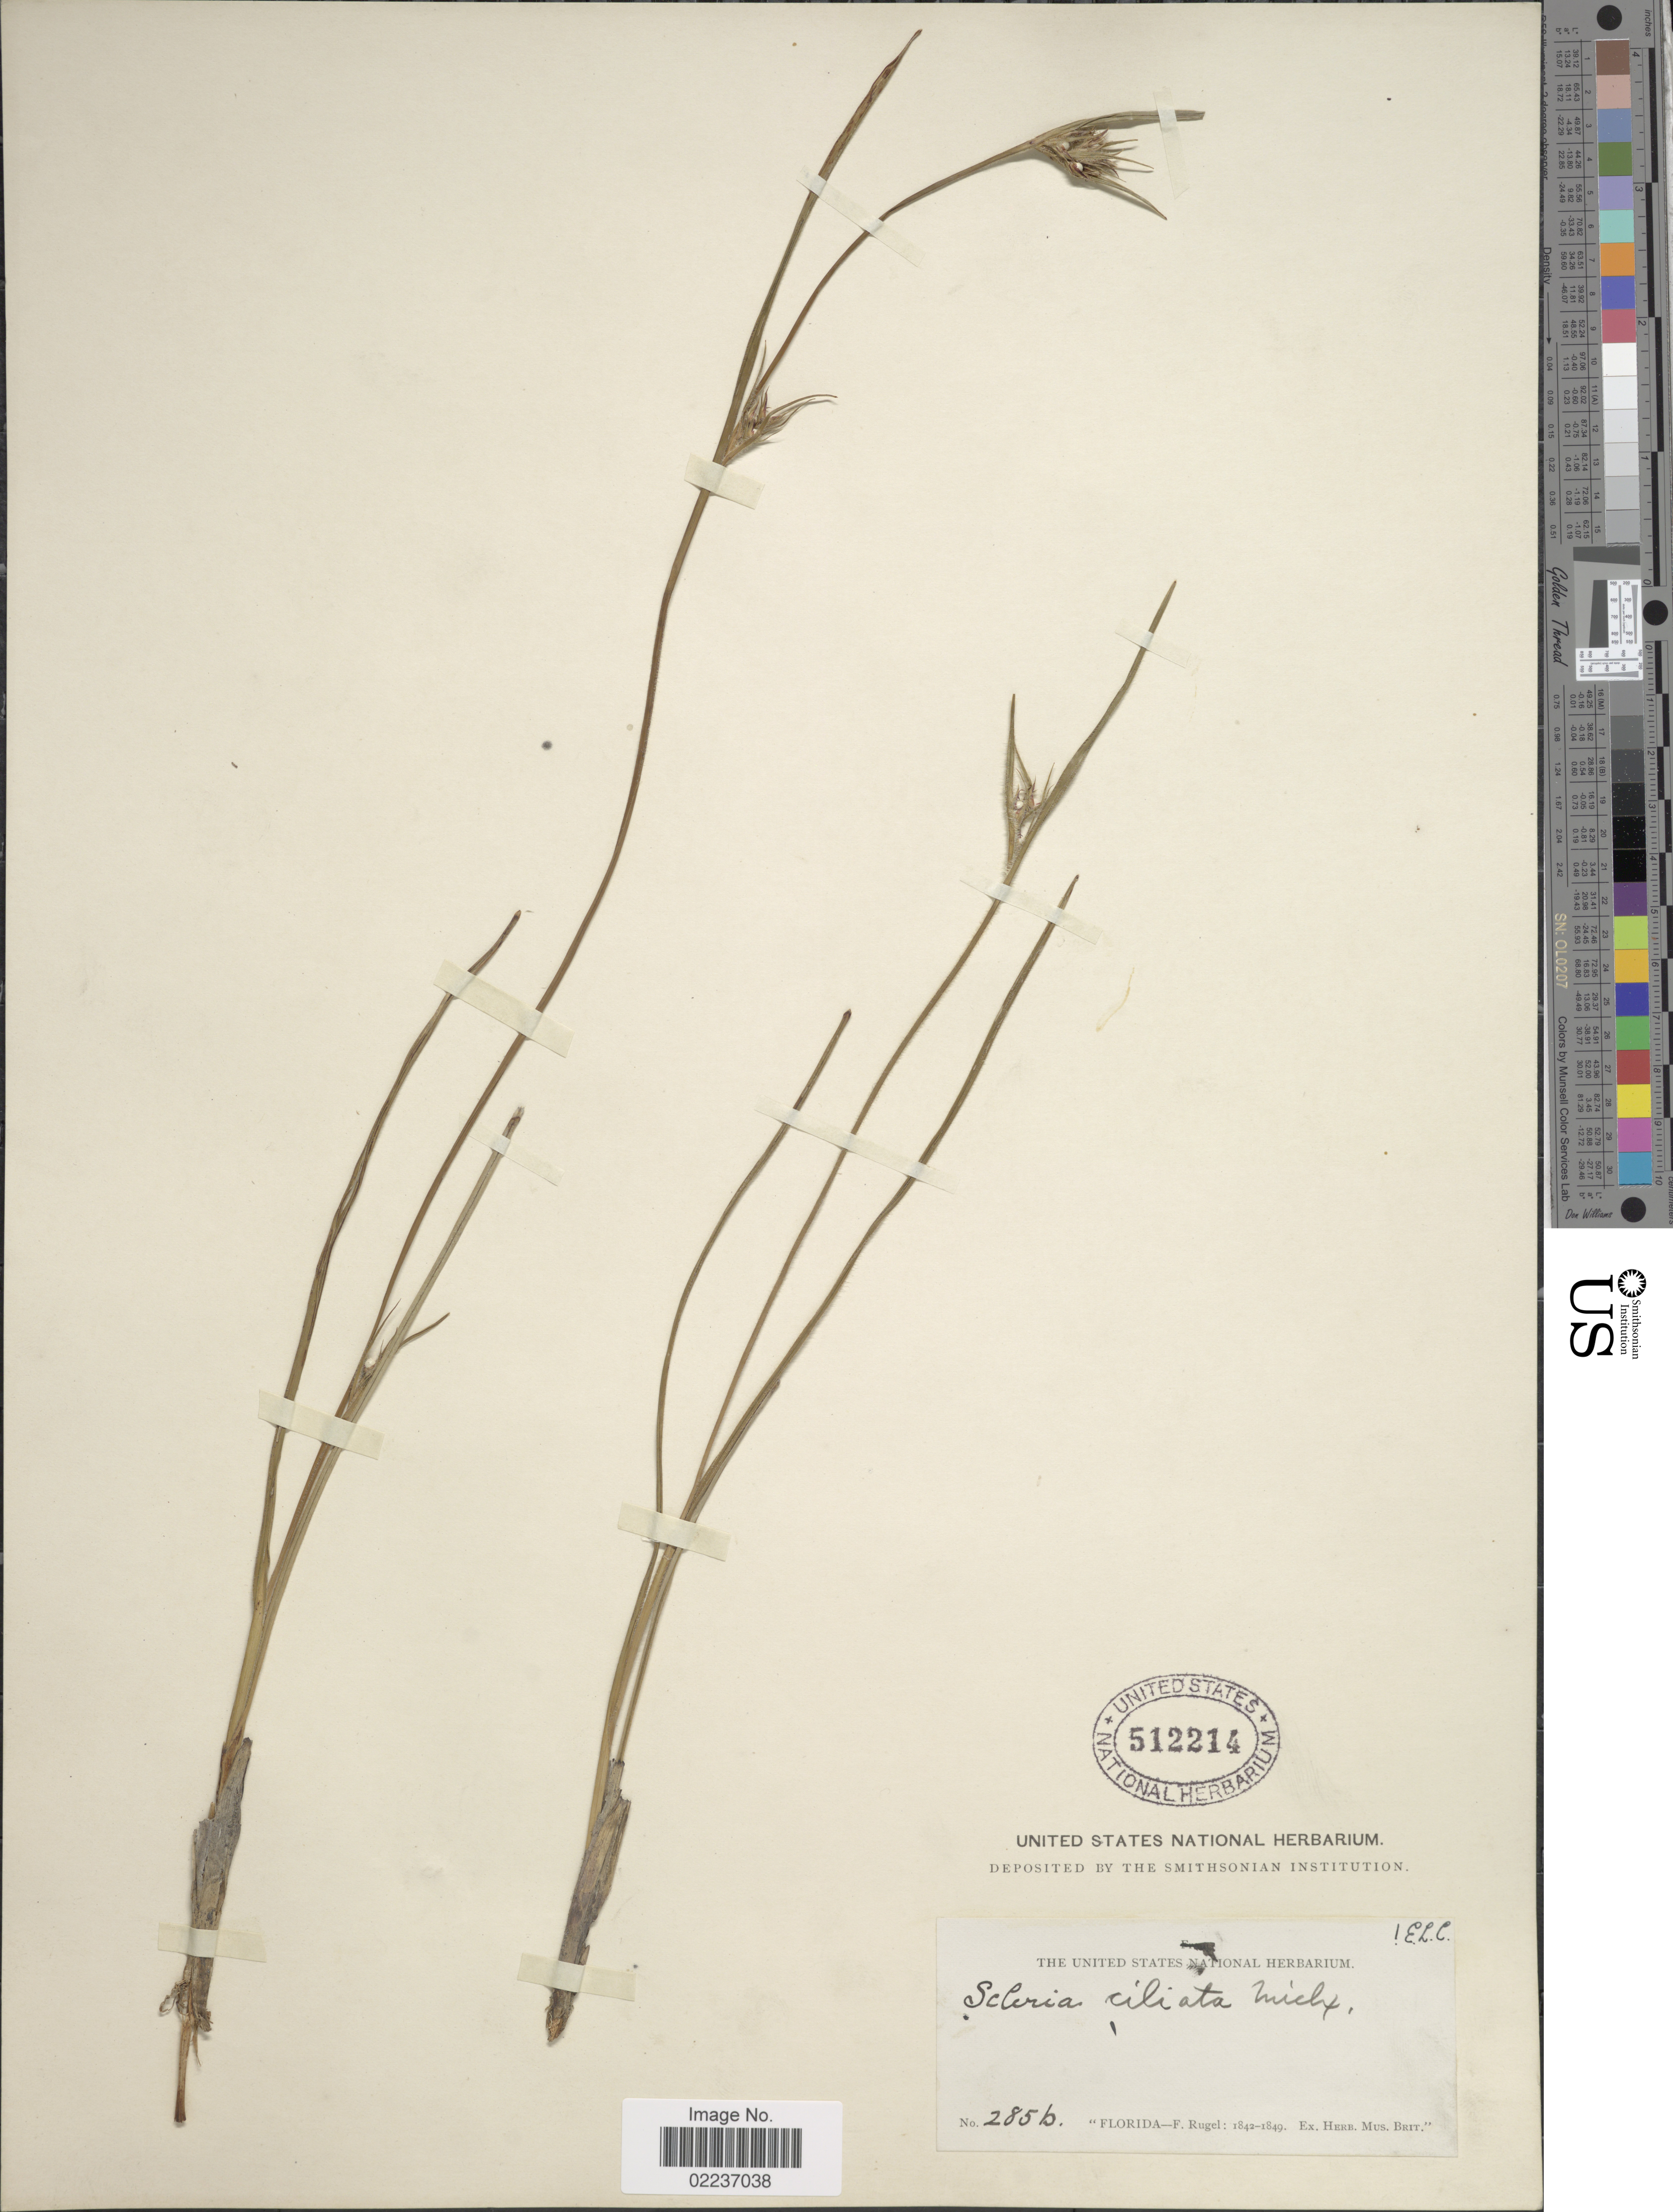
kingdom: Plantae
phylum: Tracheophyta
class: Liliopsida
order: Poales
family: Cyperaceae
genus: Scleria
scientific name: Scleria ciliata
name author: Michx.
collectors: F. Rugel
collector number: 285b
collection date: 1842/1849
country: United States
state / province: Florida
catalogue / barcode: US 512214